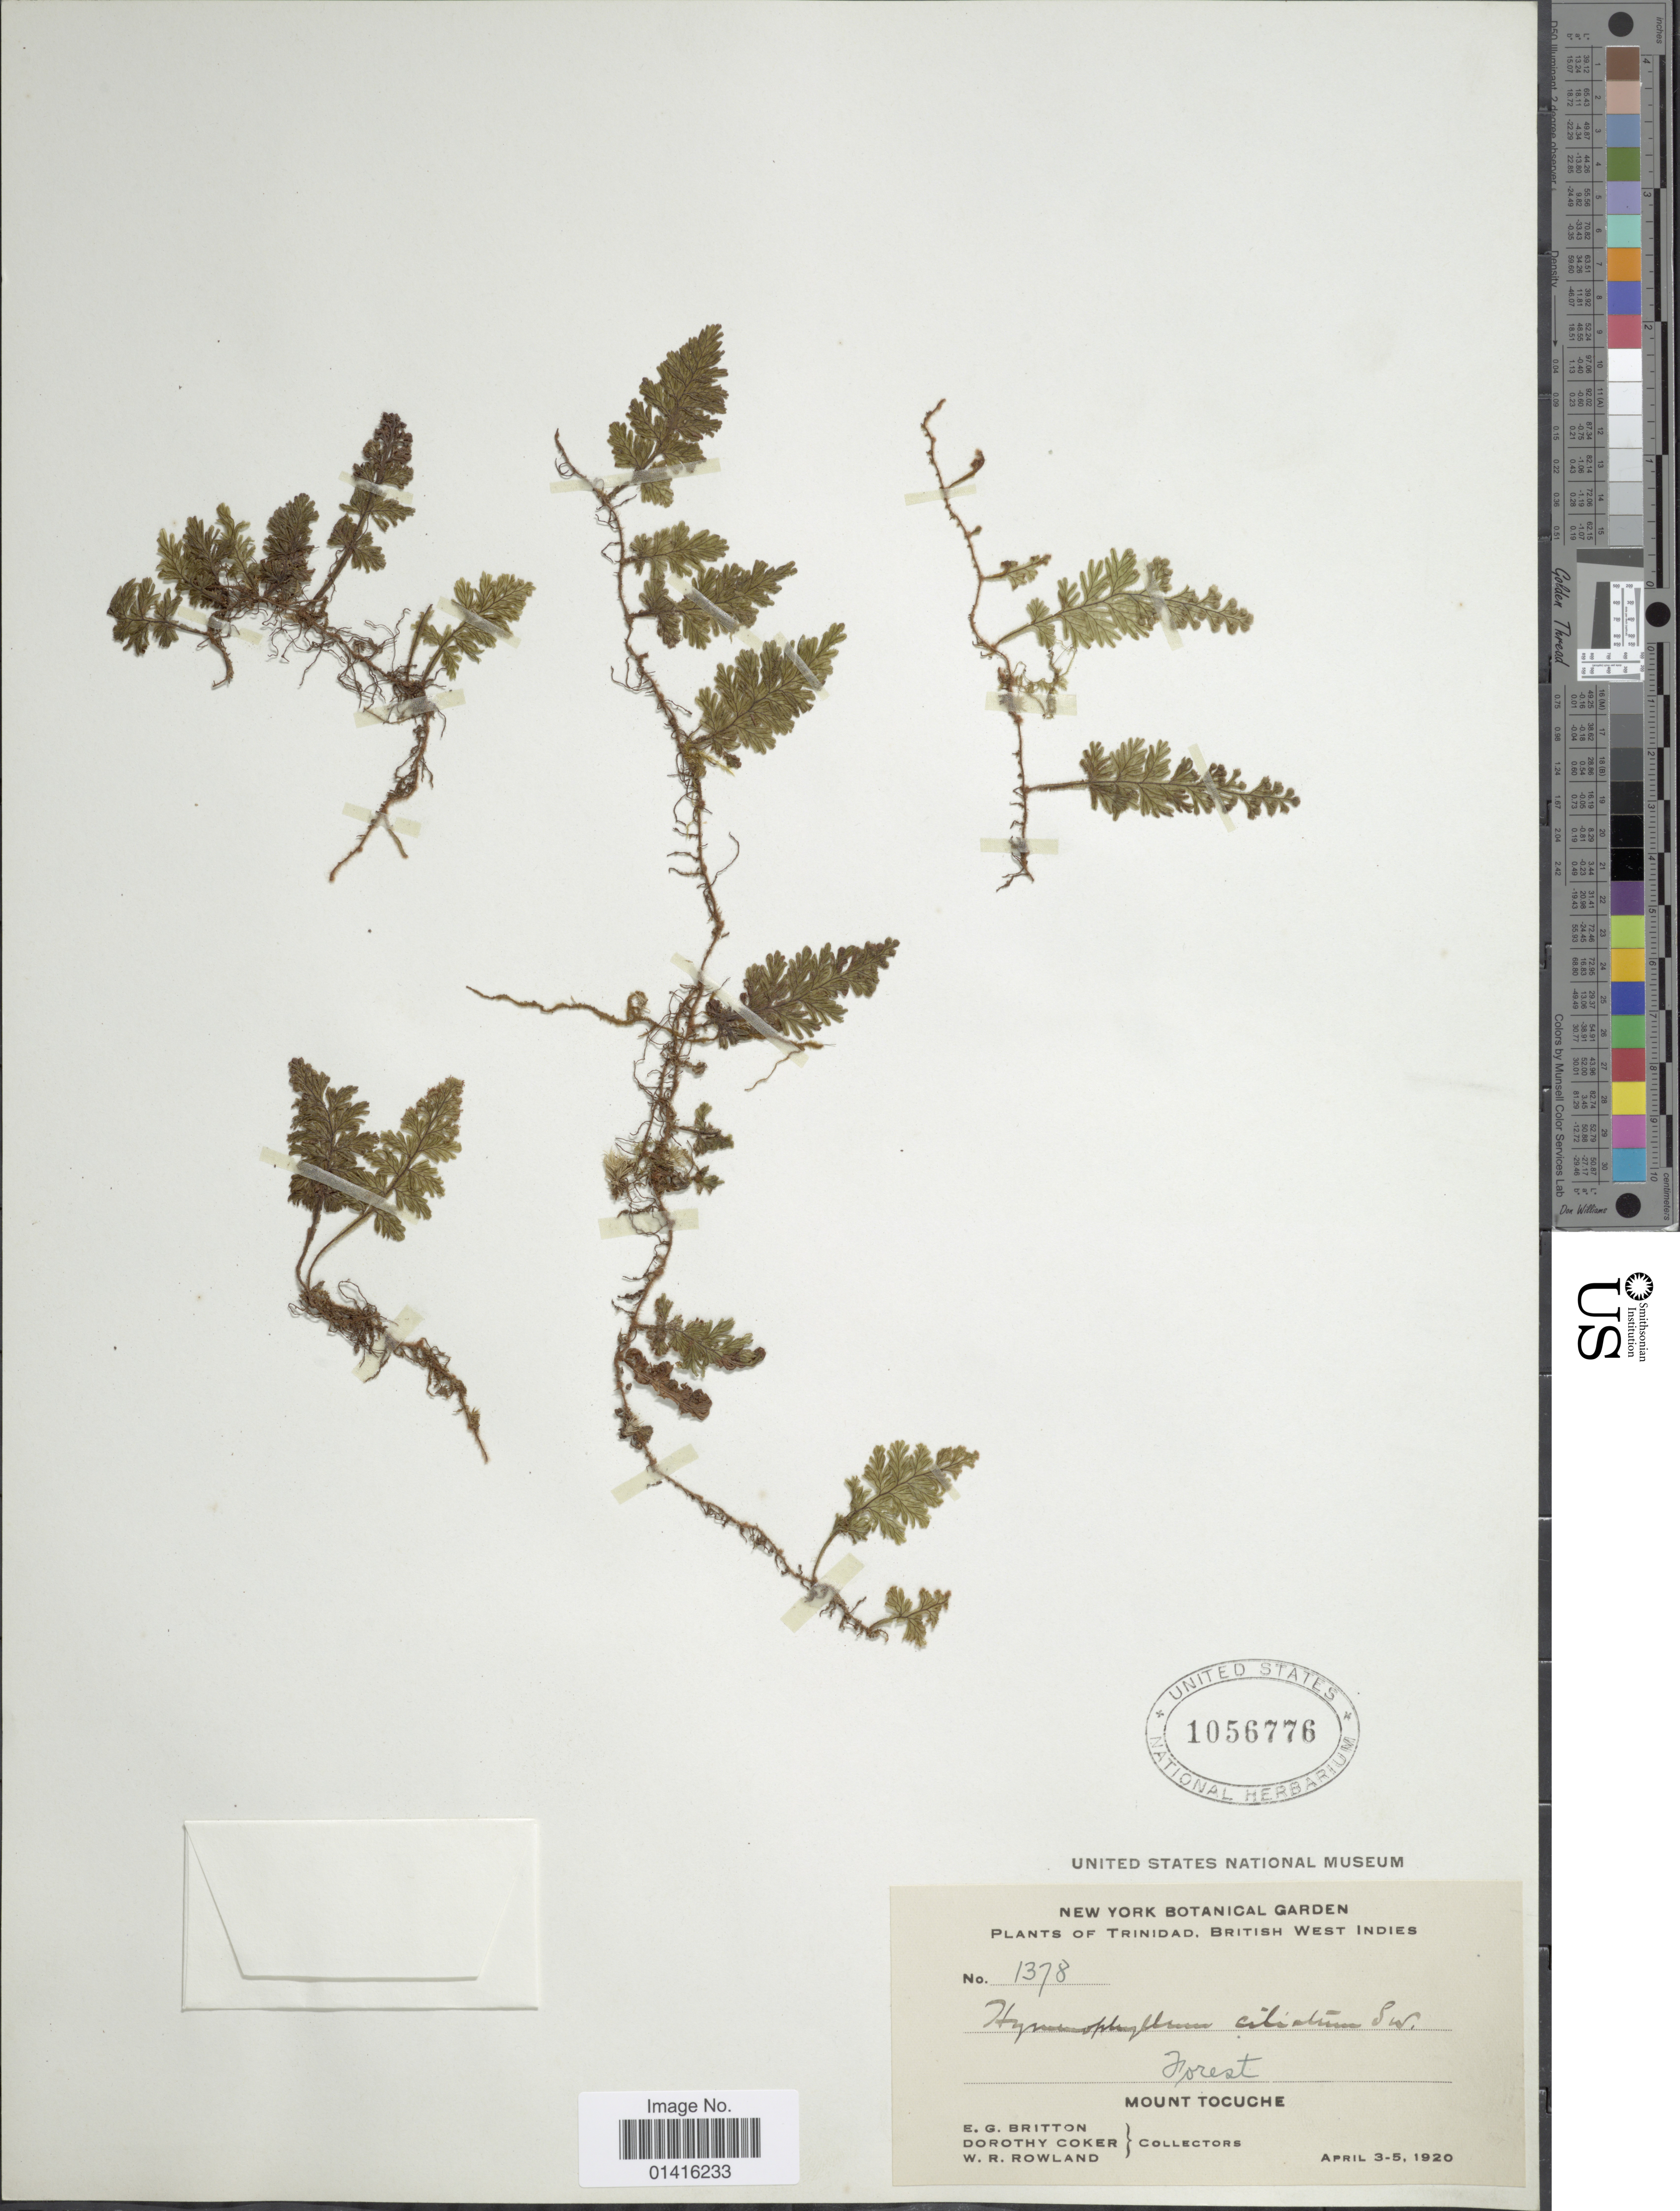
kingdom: Plantae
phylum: Tracheophyta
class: Polypodiopsida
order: Hymenophyllales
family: Hymenophyllaceae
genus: Hymenophyllum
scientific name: Hymenophyllum hirsutum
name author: (L.) Sw.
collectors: E. G. Britton, D. Coker & W. Rowland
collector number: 1378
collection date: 1920-04-03/1920-04-05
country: Trinidad and Tobago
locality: Trinidad, British West Indies, Mount Tocuche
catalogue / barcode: US 1056776